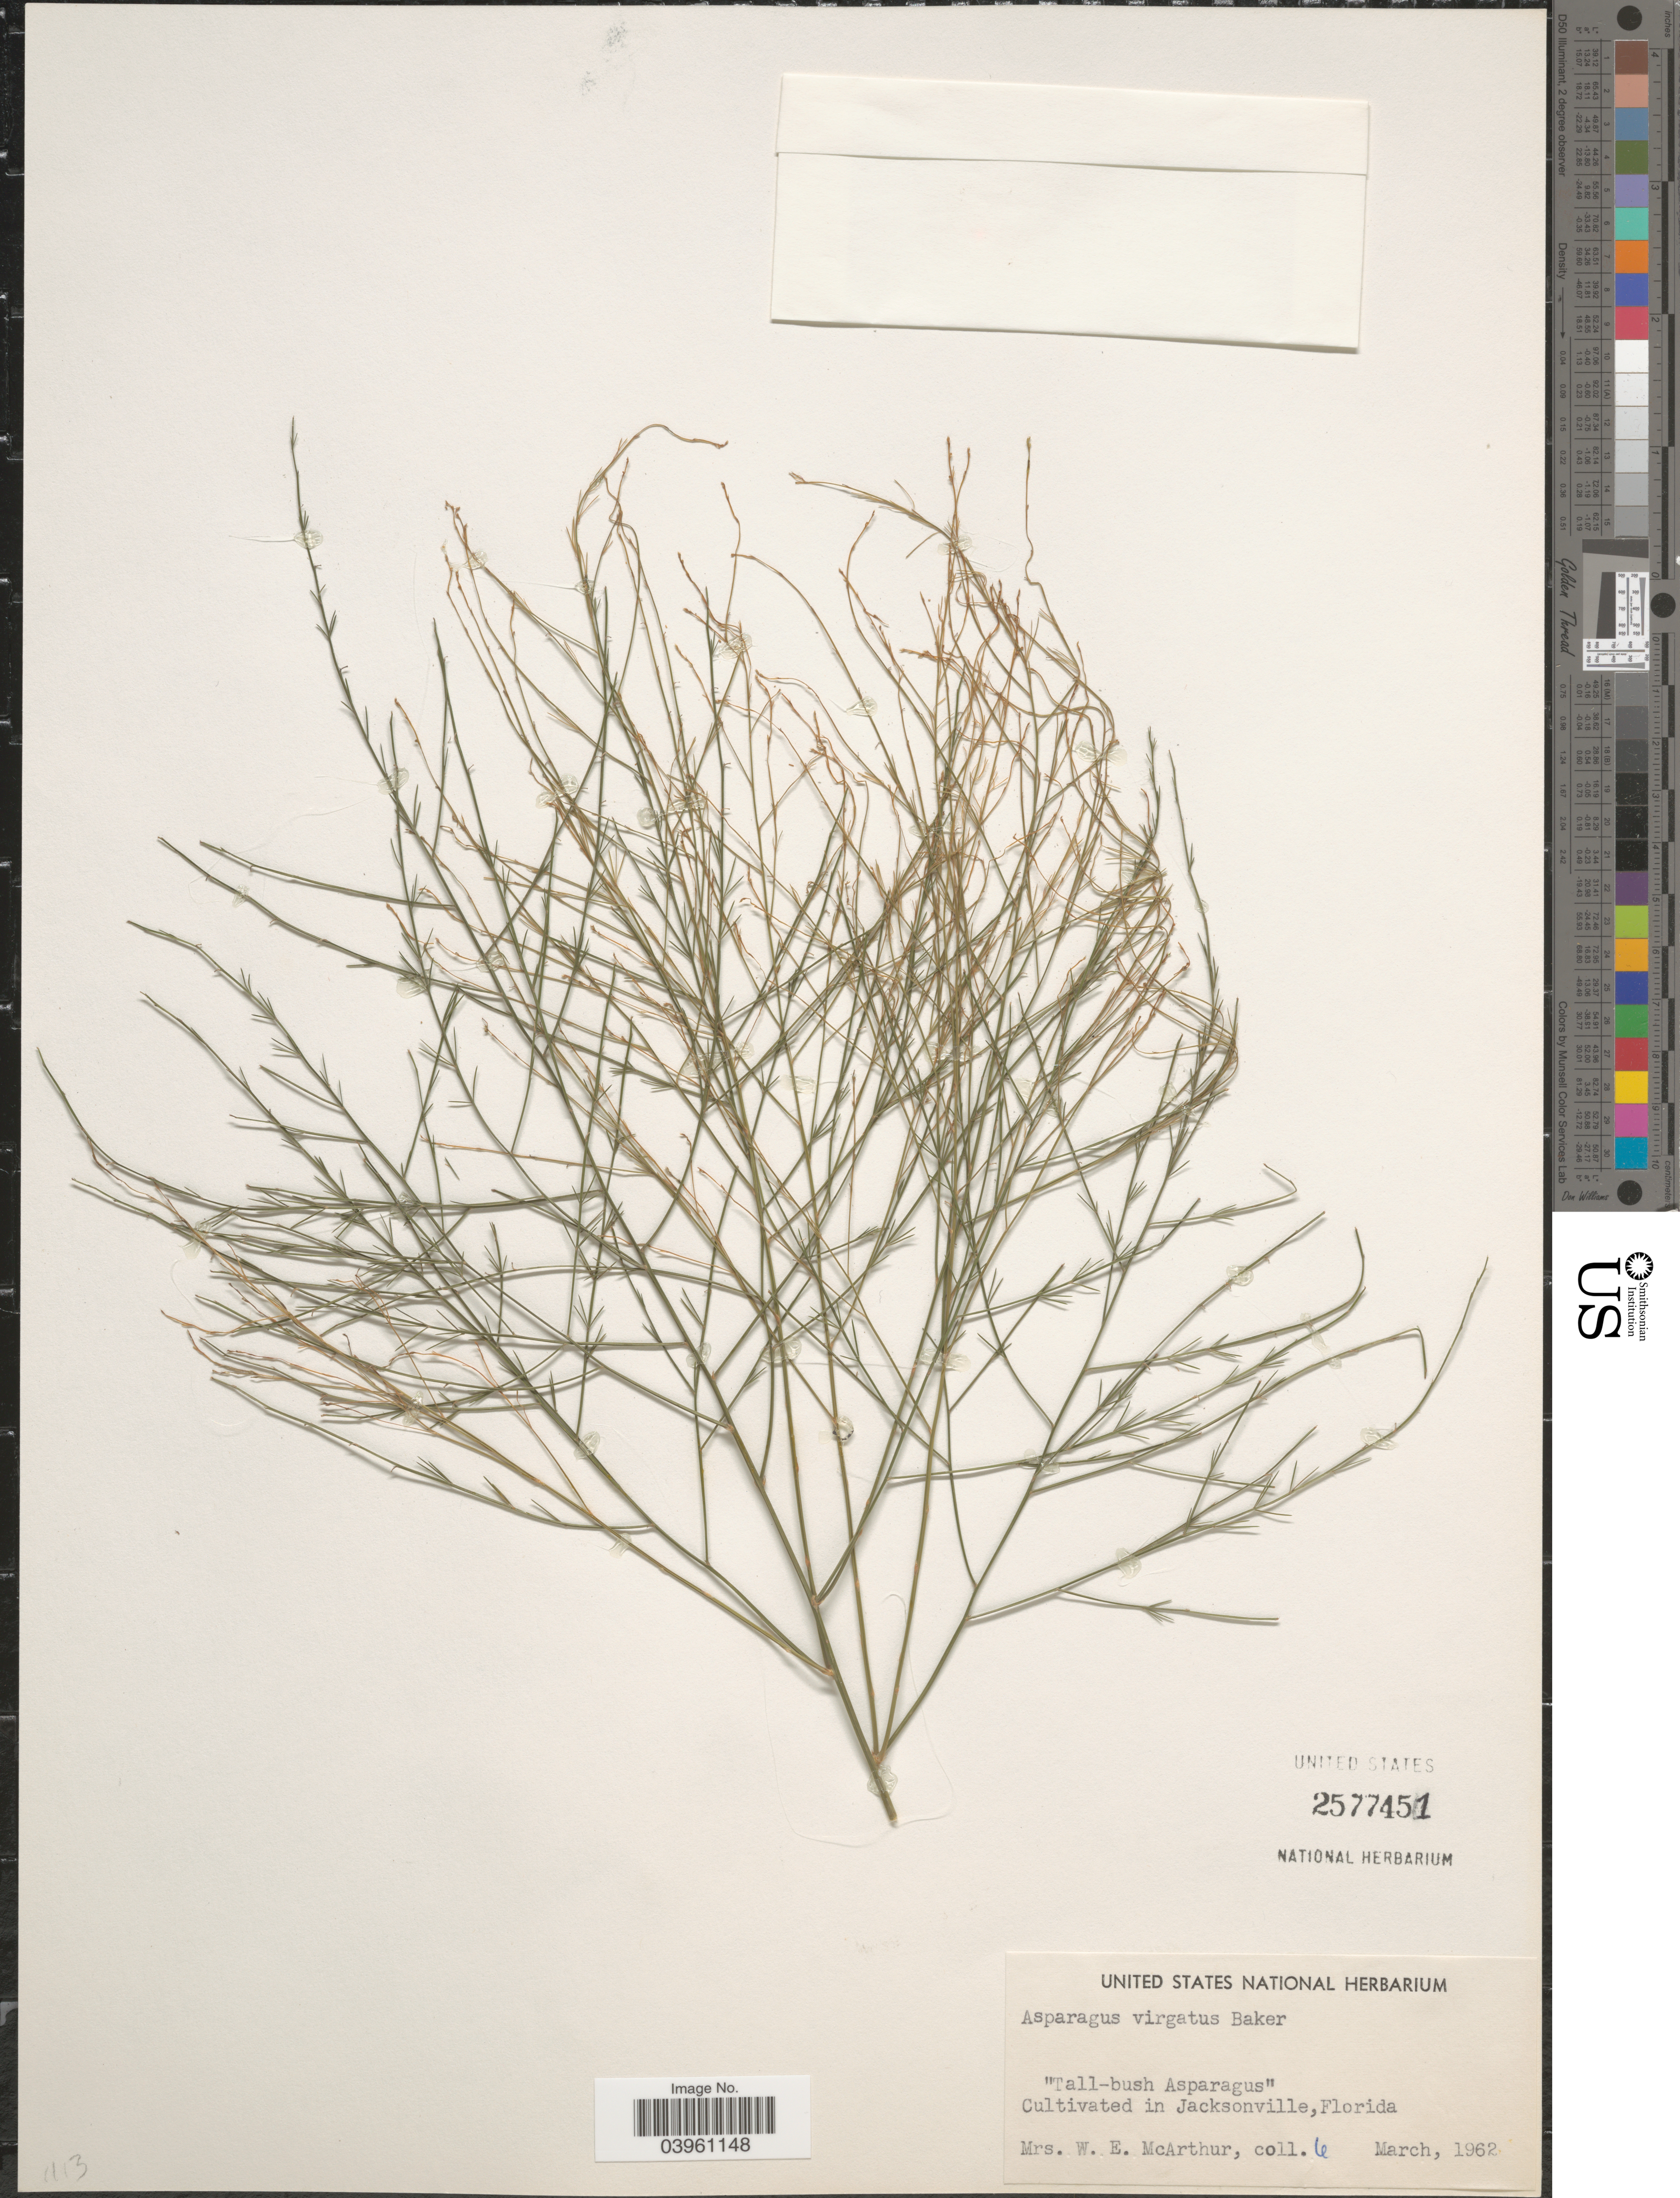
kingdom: Plantae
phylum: Tracheophyta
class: Liliopsida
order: Asparagales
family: Asparagaceae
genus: Asparagus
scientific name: Asparagus virgatus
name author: Baker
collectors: W. McArthur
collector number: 6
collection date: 1962-03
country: United States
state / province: Florida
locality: In Jacksonville.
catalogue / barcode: US 2577451